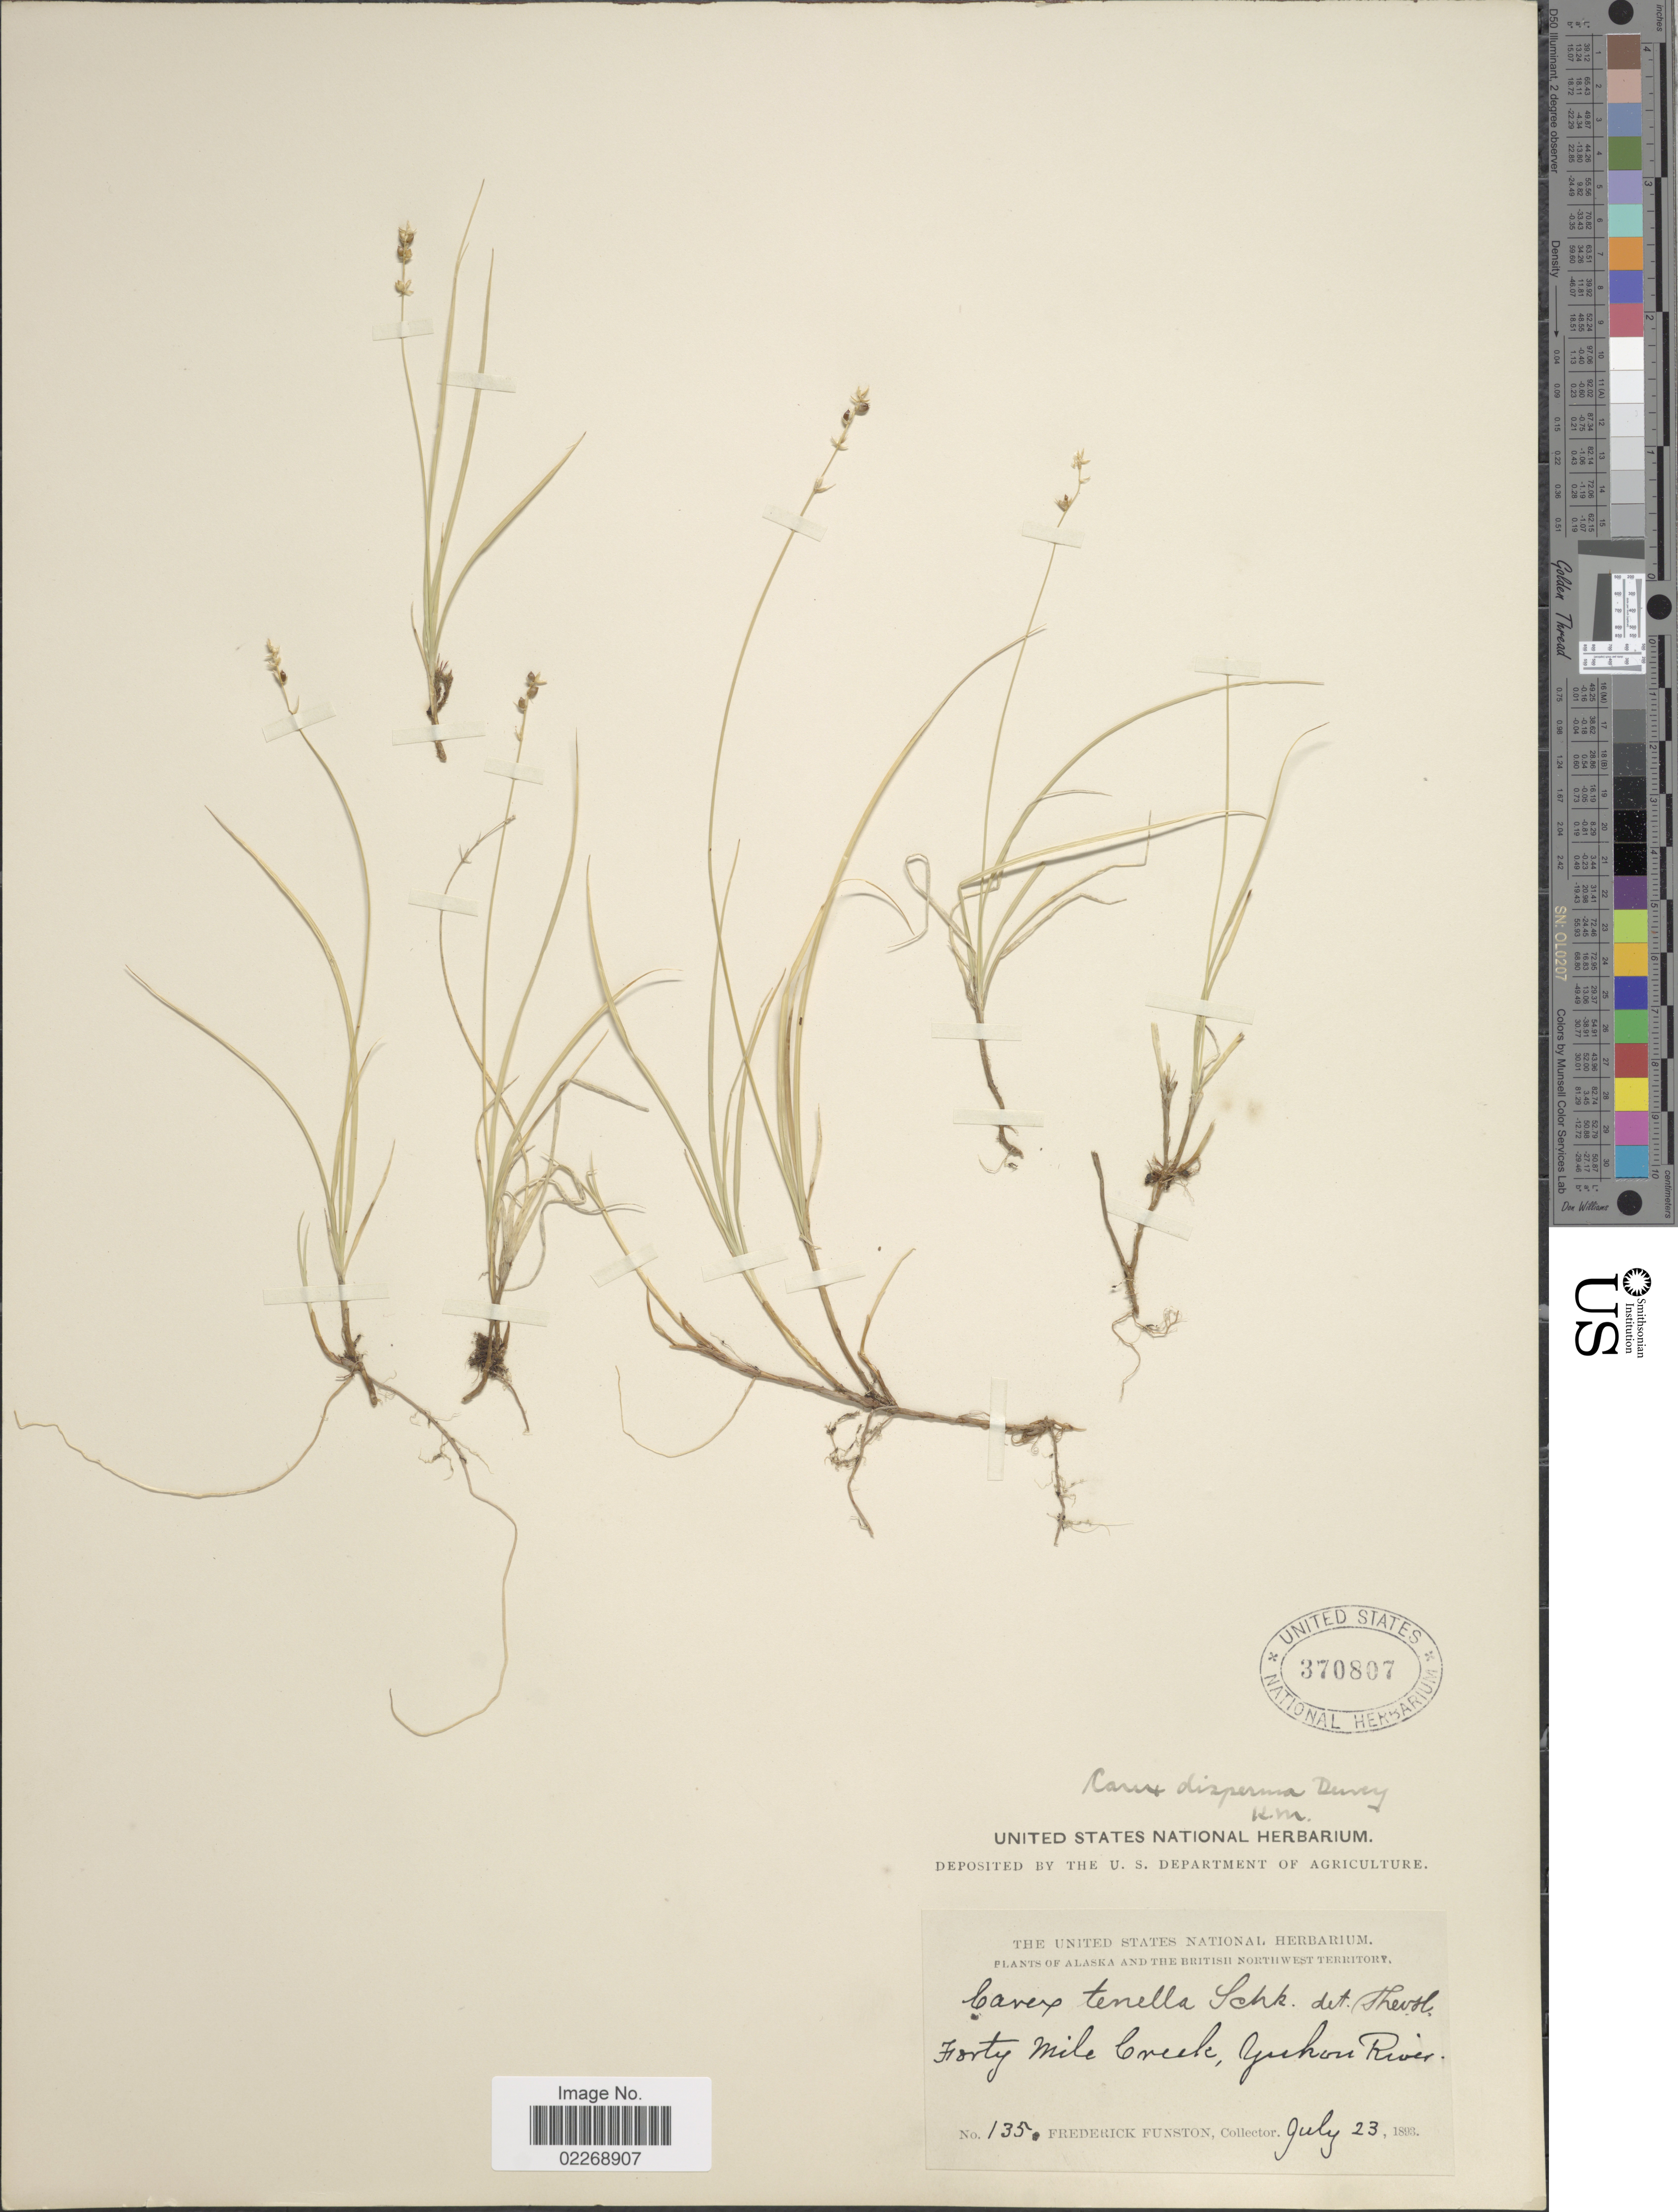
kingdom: Plantae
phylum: Tracheophyta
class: Liliopsida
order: Poales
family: Cyperaceae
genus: Carex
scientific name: Carex disperma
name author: Dewey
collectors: F. Funston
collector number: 135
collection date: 1893-07-23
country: United States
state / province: Alaska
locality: The British Northwest Territory, Forty Mile Creek, Yukon River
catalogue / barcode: US 370807